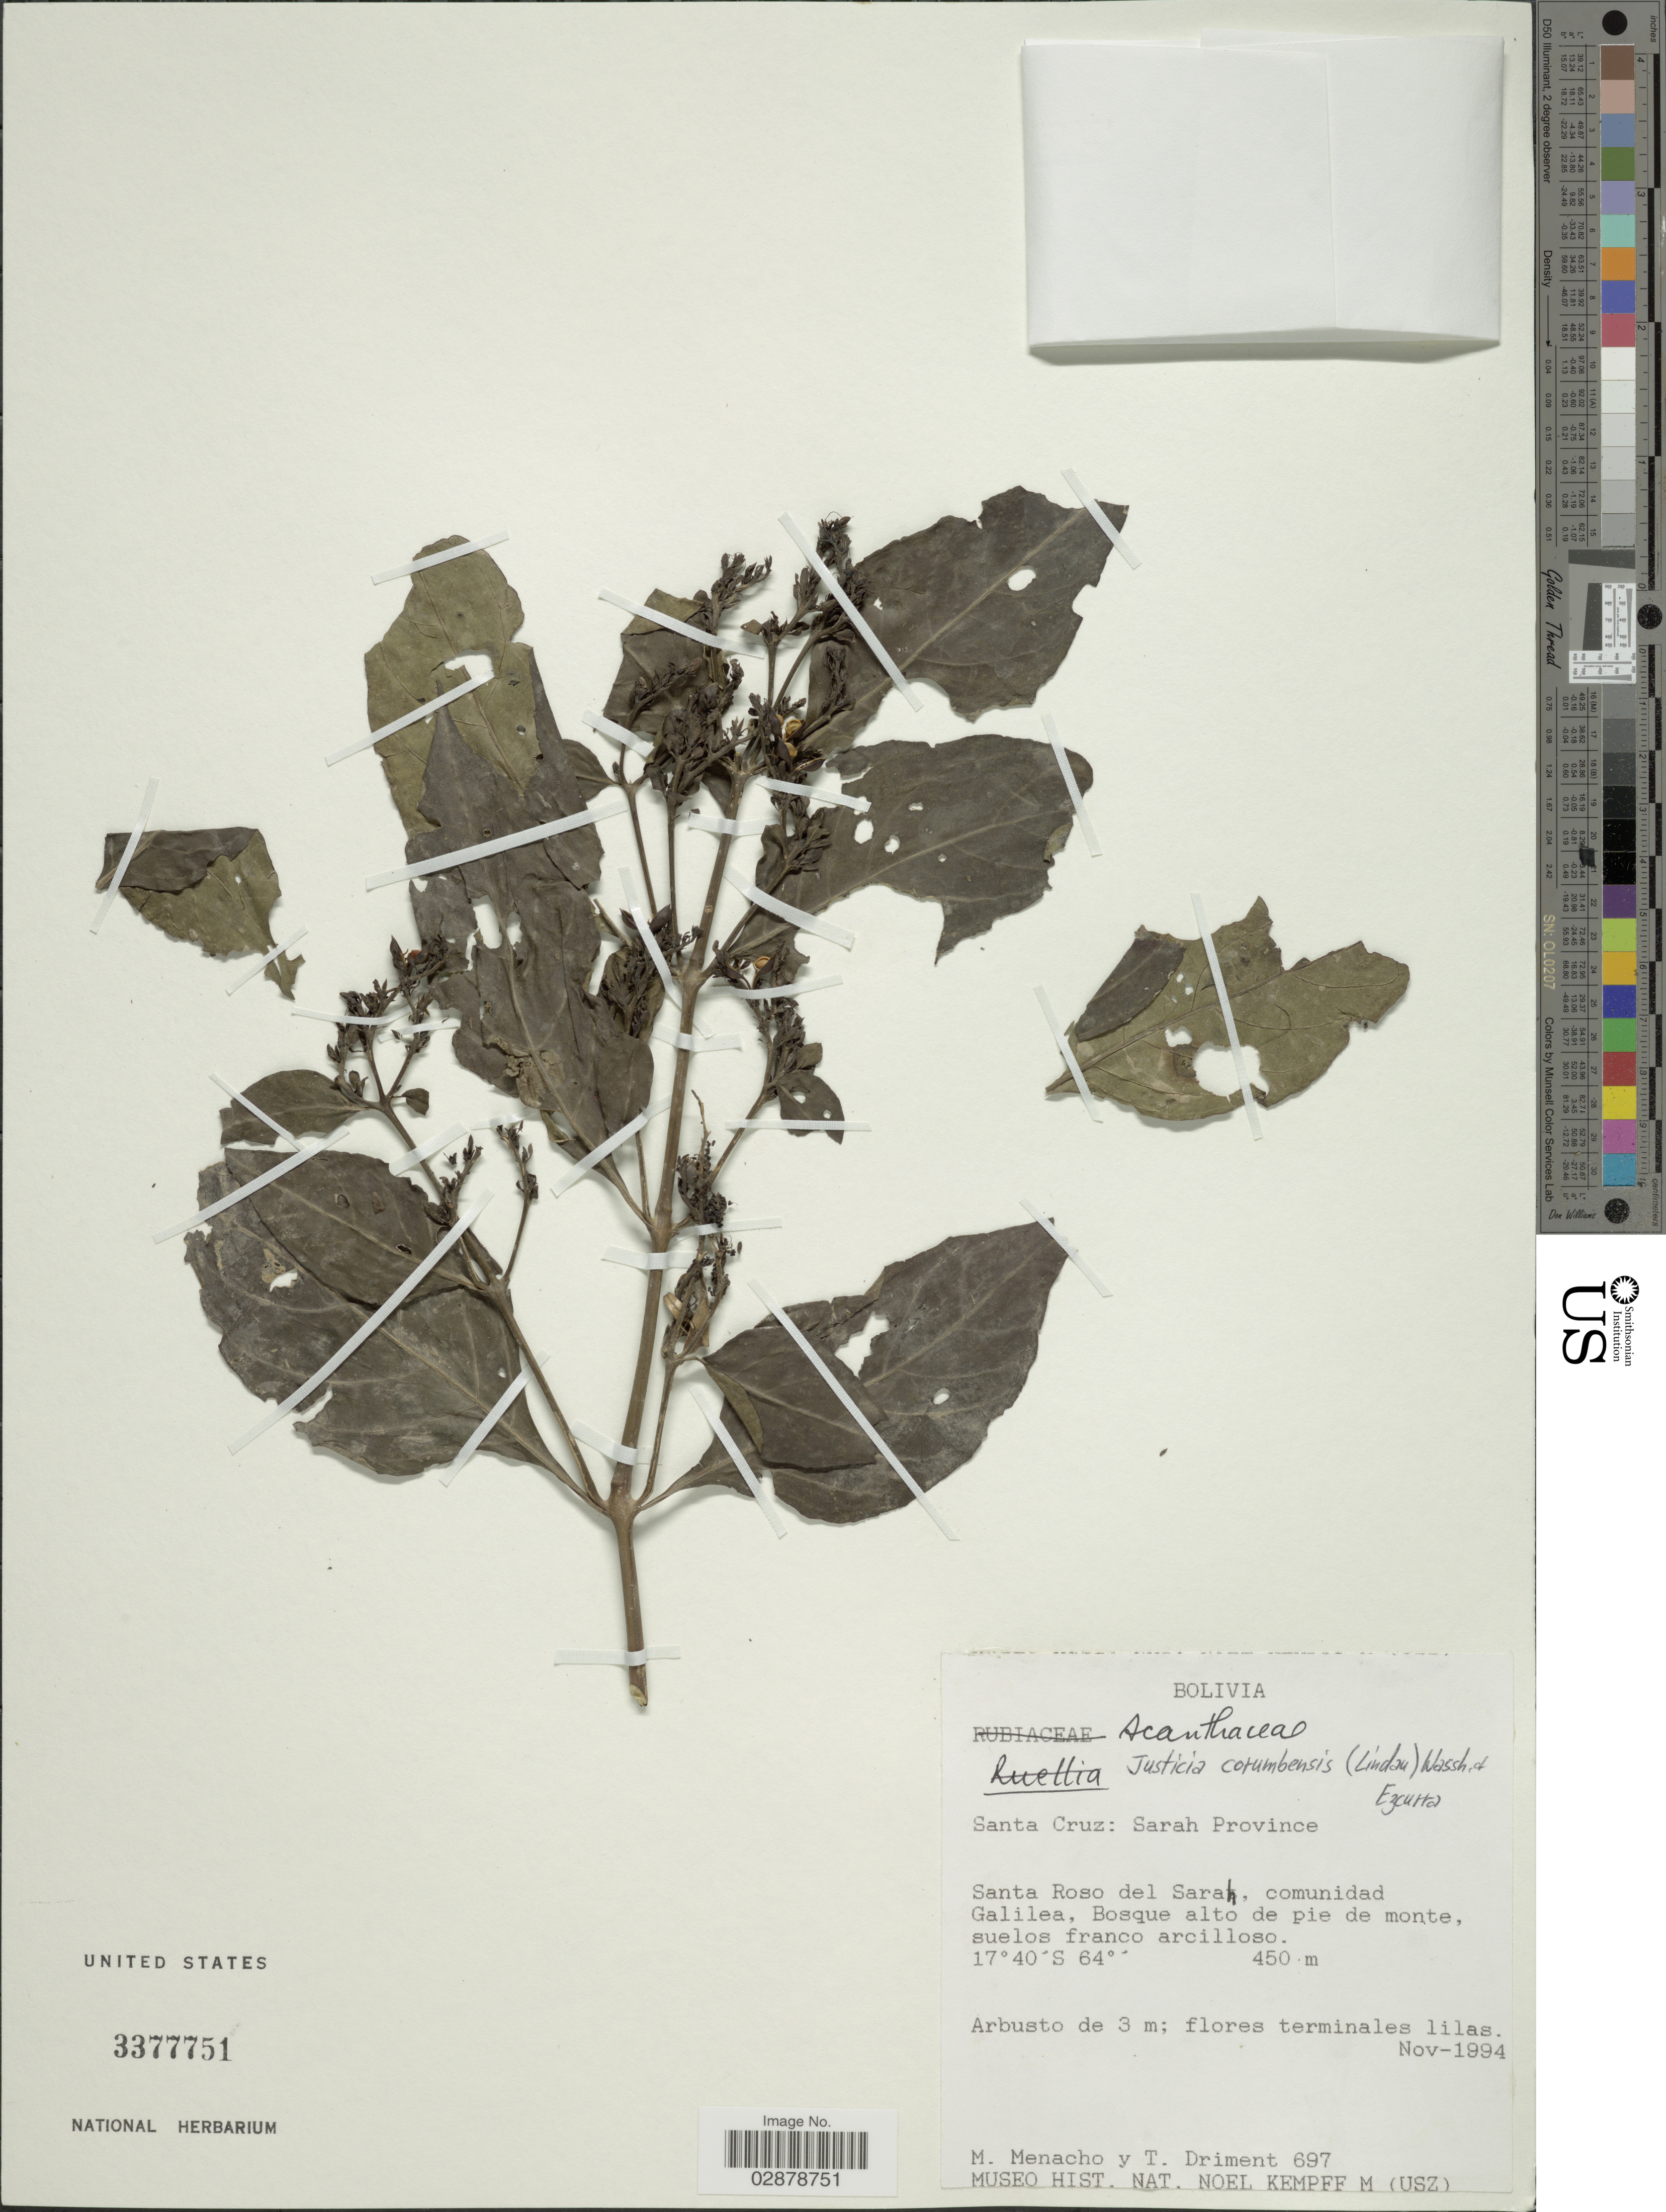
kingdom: Plantae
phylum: Tracheophyta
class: Magnoliopsida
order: Lamiales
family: Acanthaceae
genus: Justicia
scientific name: Justicia corumbensis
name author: (Lindau) Wassh. & C. Ezcurra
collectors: M. Menacho & T. Driment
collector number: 697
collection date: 1994-11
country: Bolivia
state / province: Santa Cruz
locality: Sarah Province, Santa Roso del Sarah, comunidad Galilea.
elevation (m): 450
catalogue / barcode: US 3377751